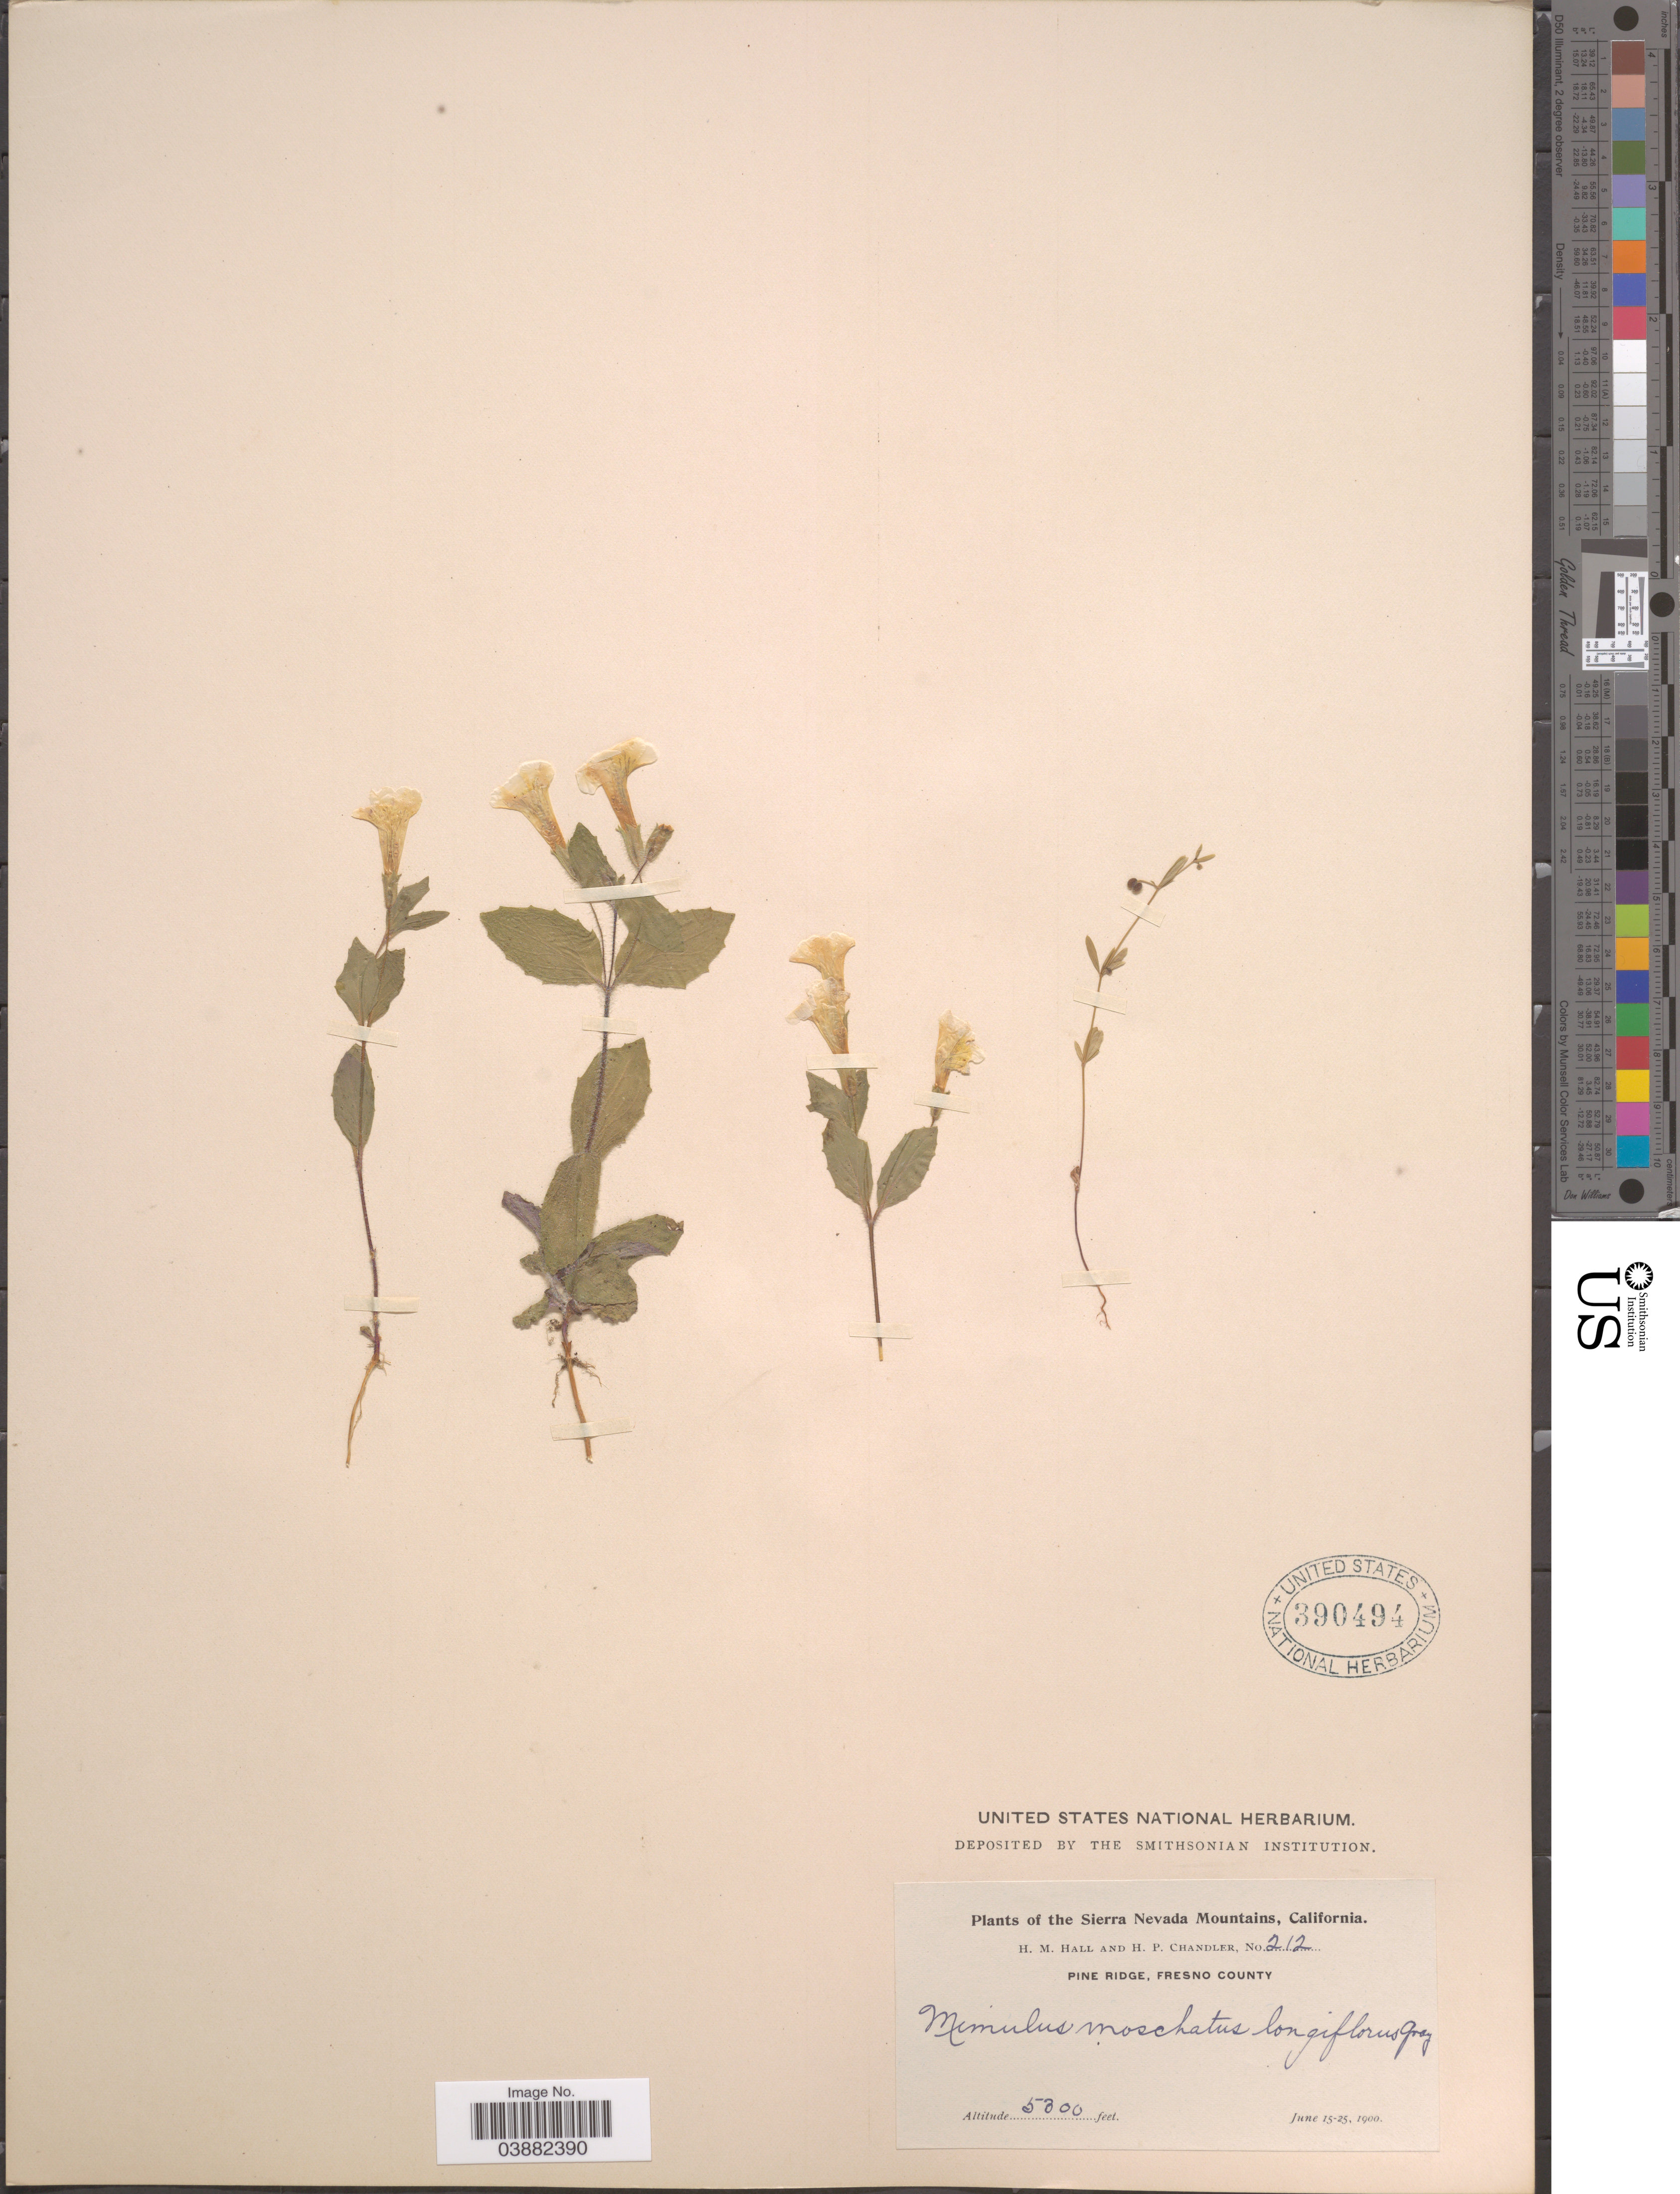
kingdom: Plantae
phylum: Tracheophyta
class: Magnoliopsida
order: Lamiales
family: Phrymaceae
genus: Mimulus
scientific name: Mimulus moschatus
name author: Douglas ex Lindl.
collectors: H. M. Hall & H. Chandler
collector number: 212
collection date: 1900-06-15/1900-06-25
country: United States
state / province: California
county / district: Fresno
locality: The Sierra Nevada Mountains. Pine Ridge, Fresno County.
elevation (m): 1615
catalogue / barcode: US 390494